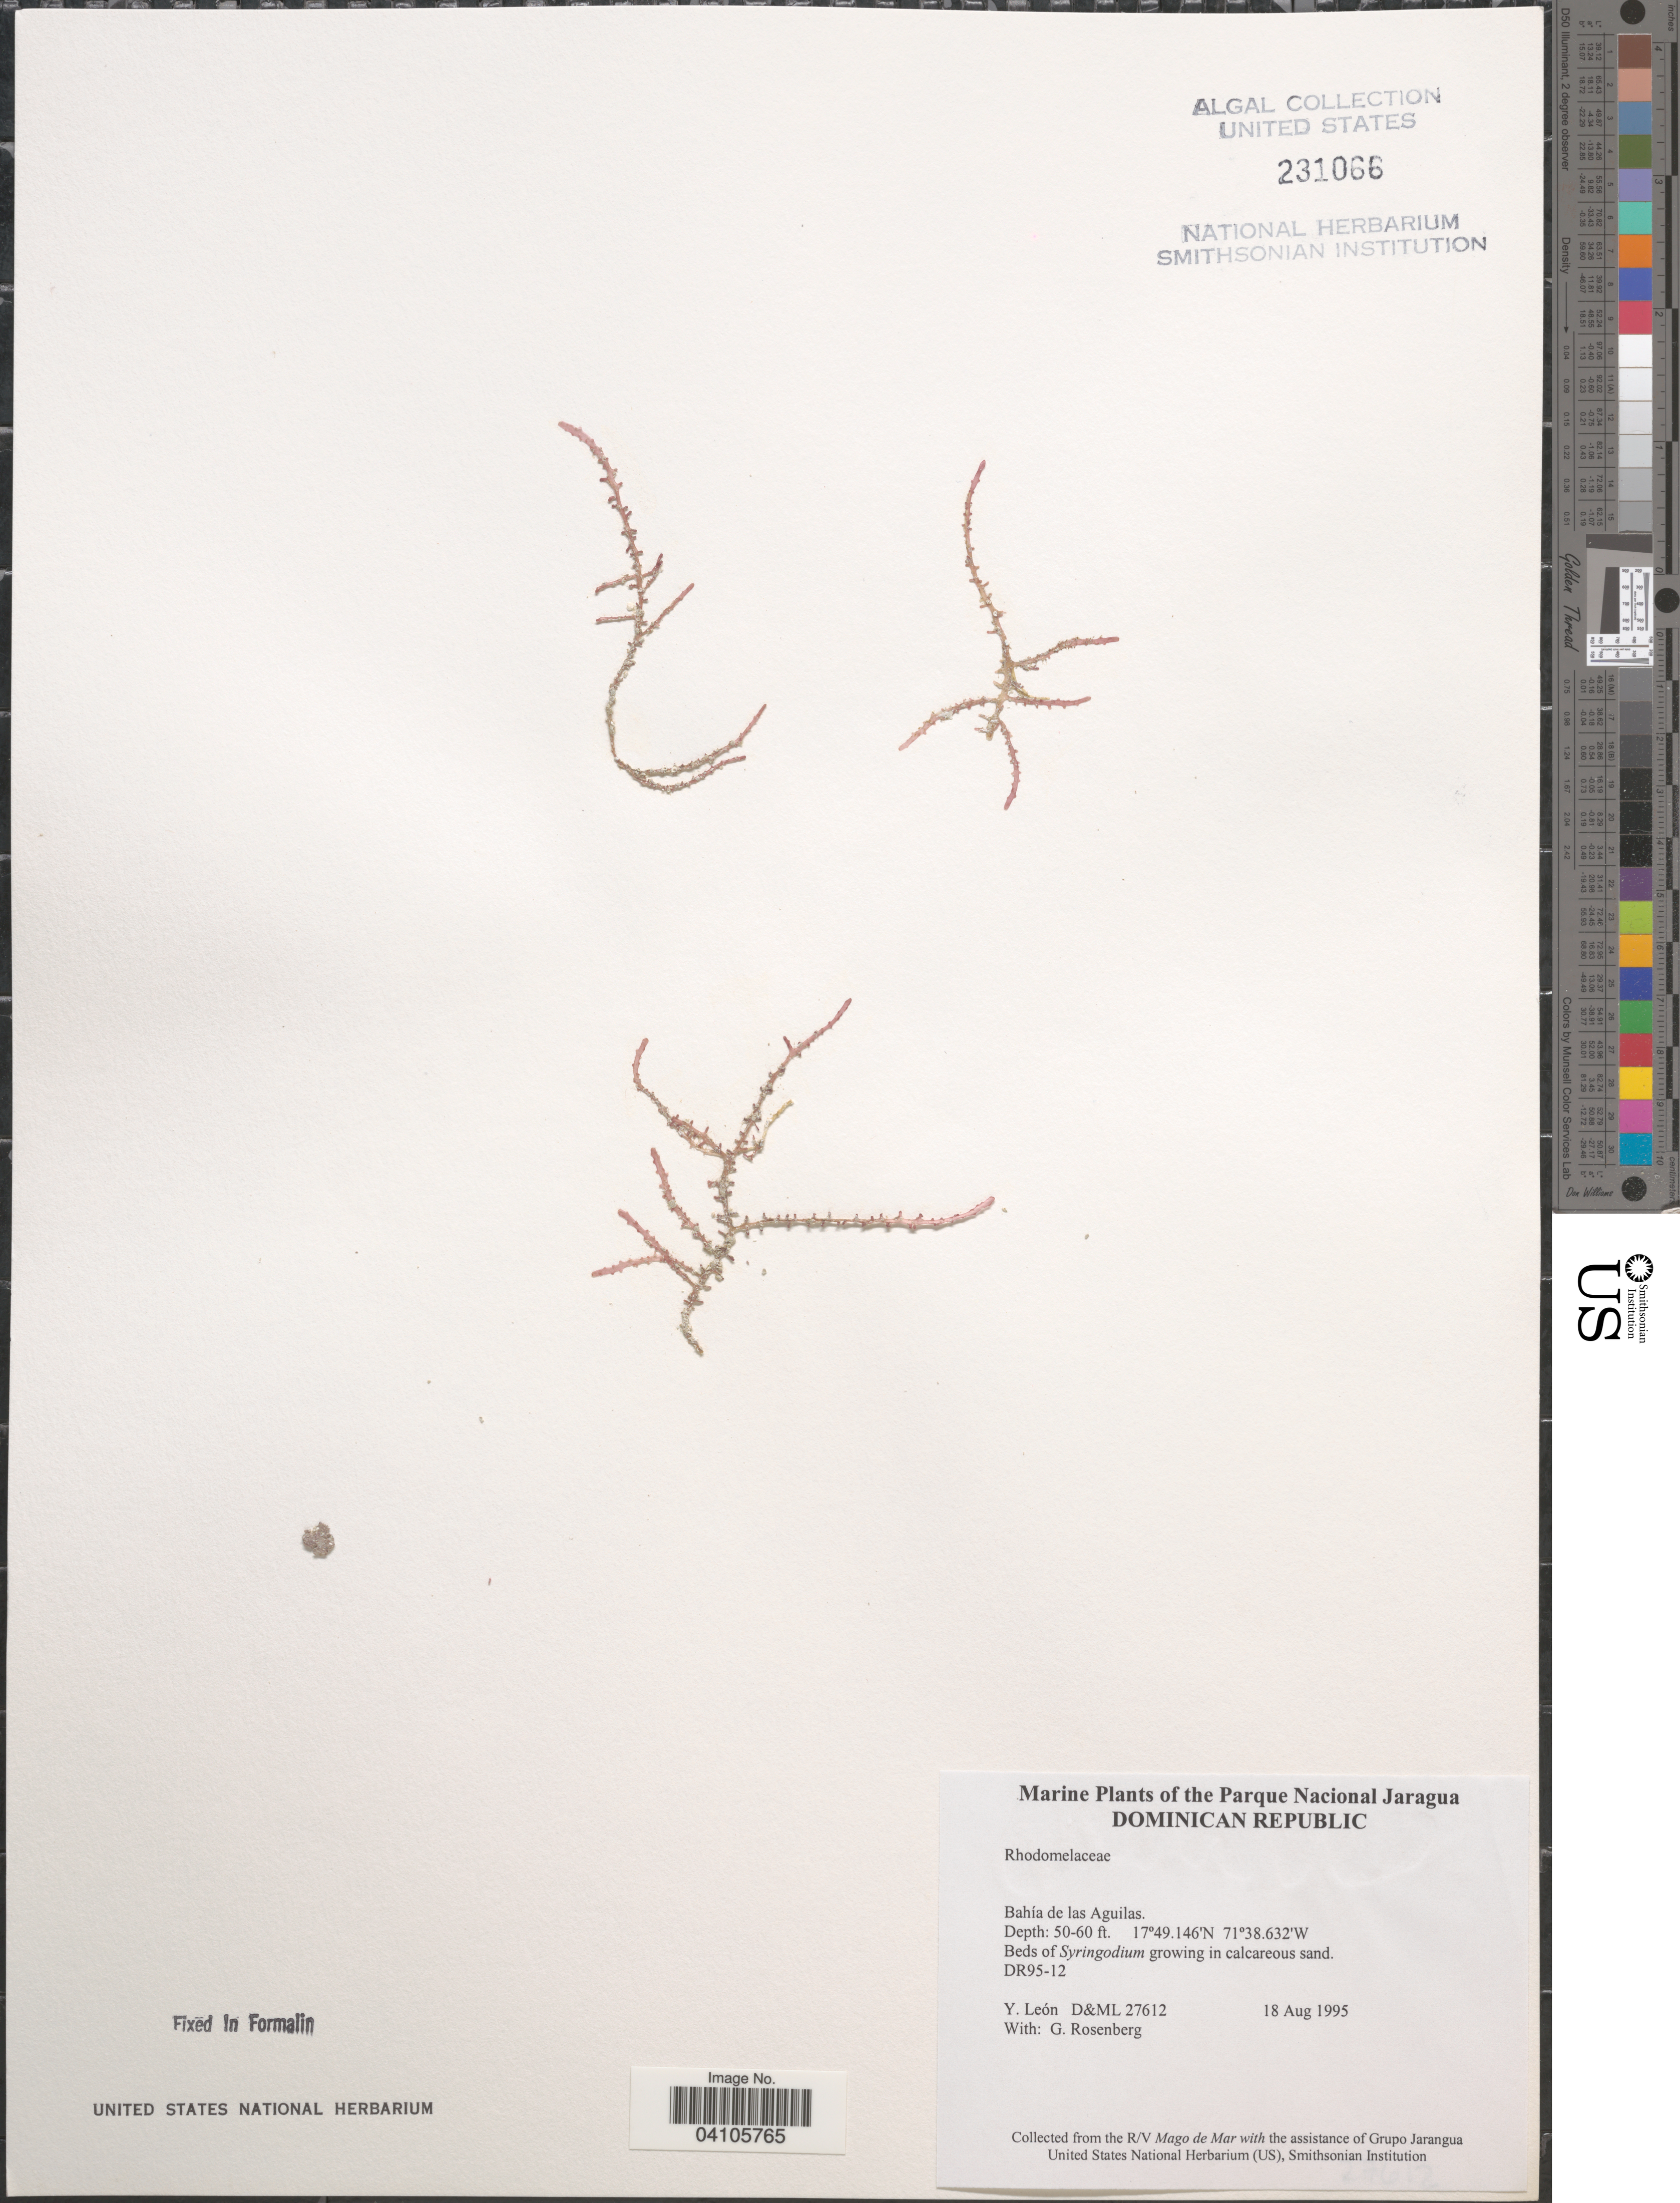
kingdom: Plantae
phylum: Rhodophyta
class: Florideophyceae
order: Ceramiales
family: Rhodomelaceae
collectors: Y. León & G. Rosenberg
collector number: D&ML27612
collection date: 1995-08-18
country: Dominican Republic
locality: The Parque Nacional Jaragua. Bahía de las Aguilas.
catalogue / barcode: US 231066